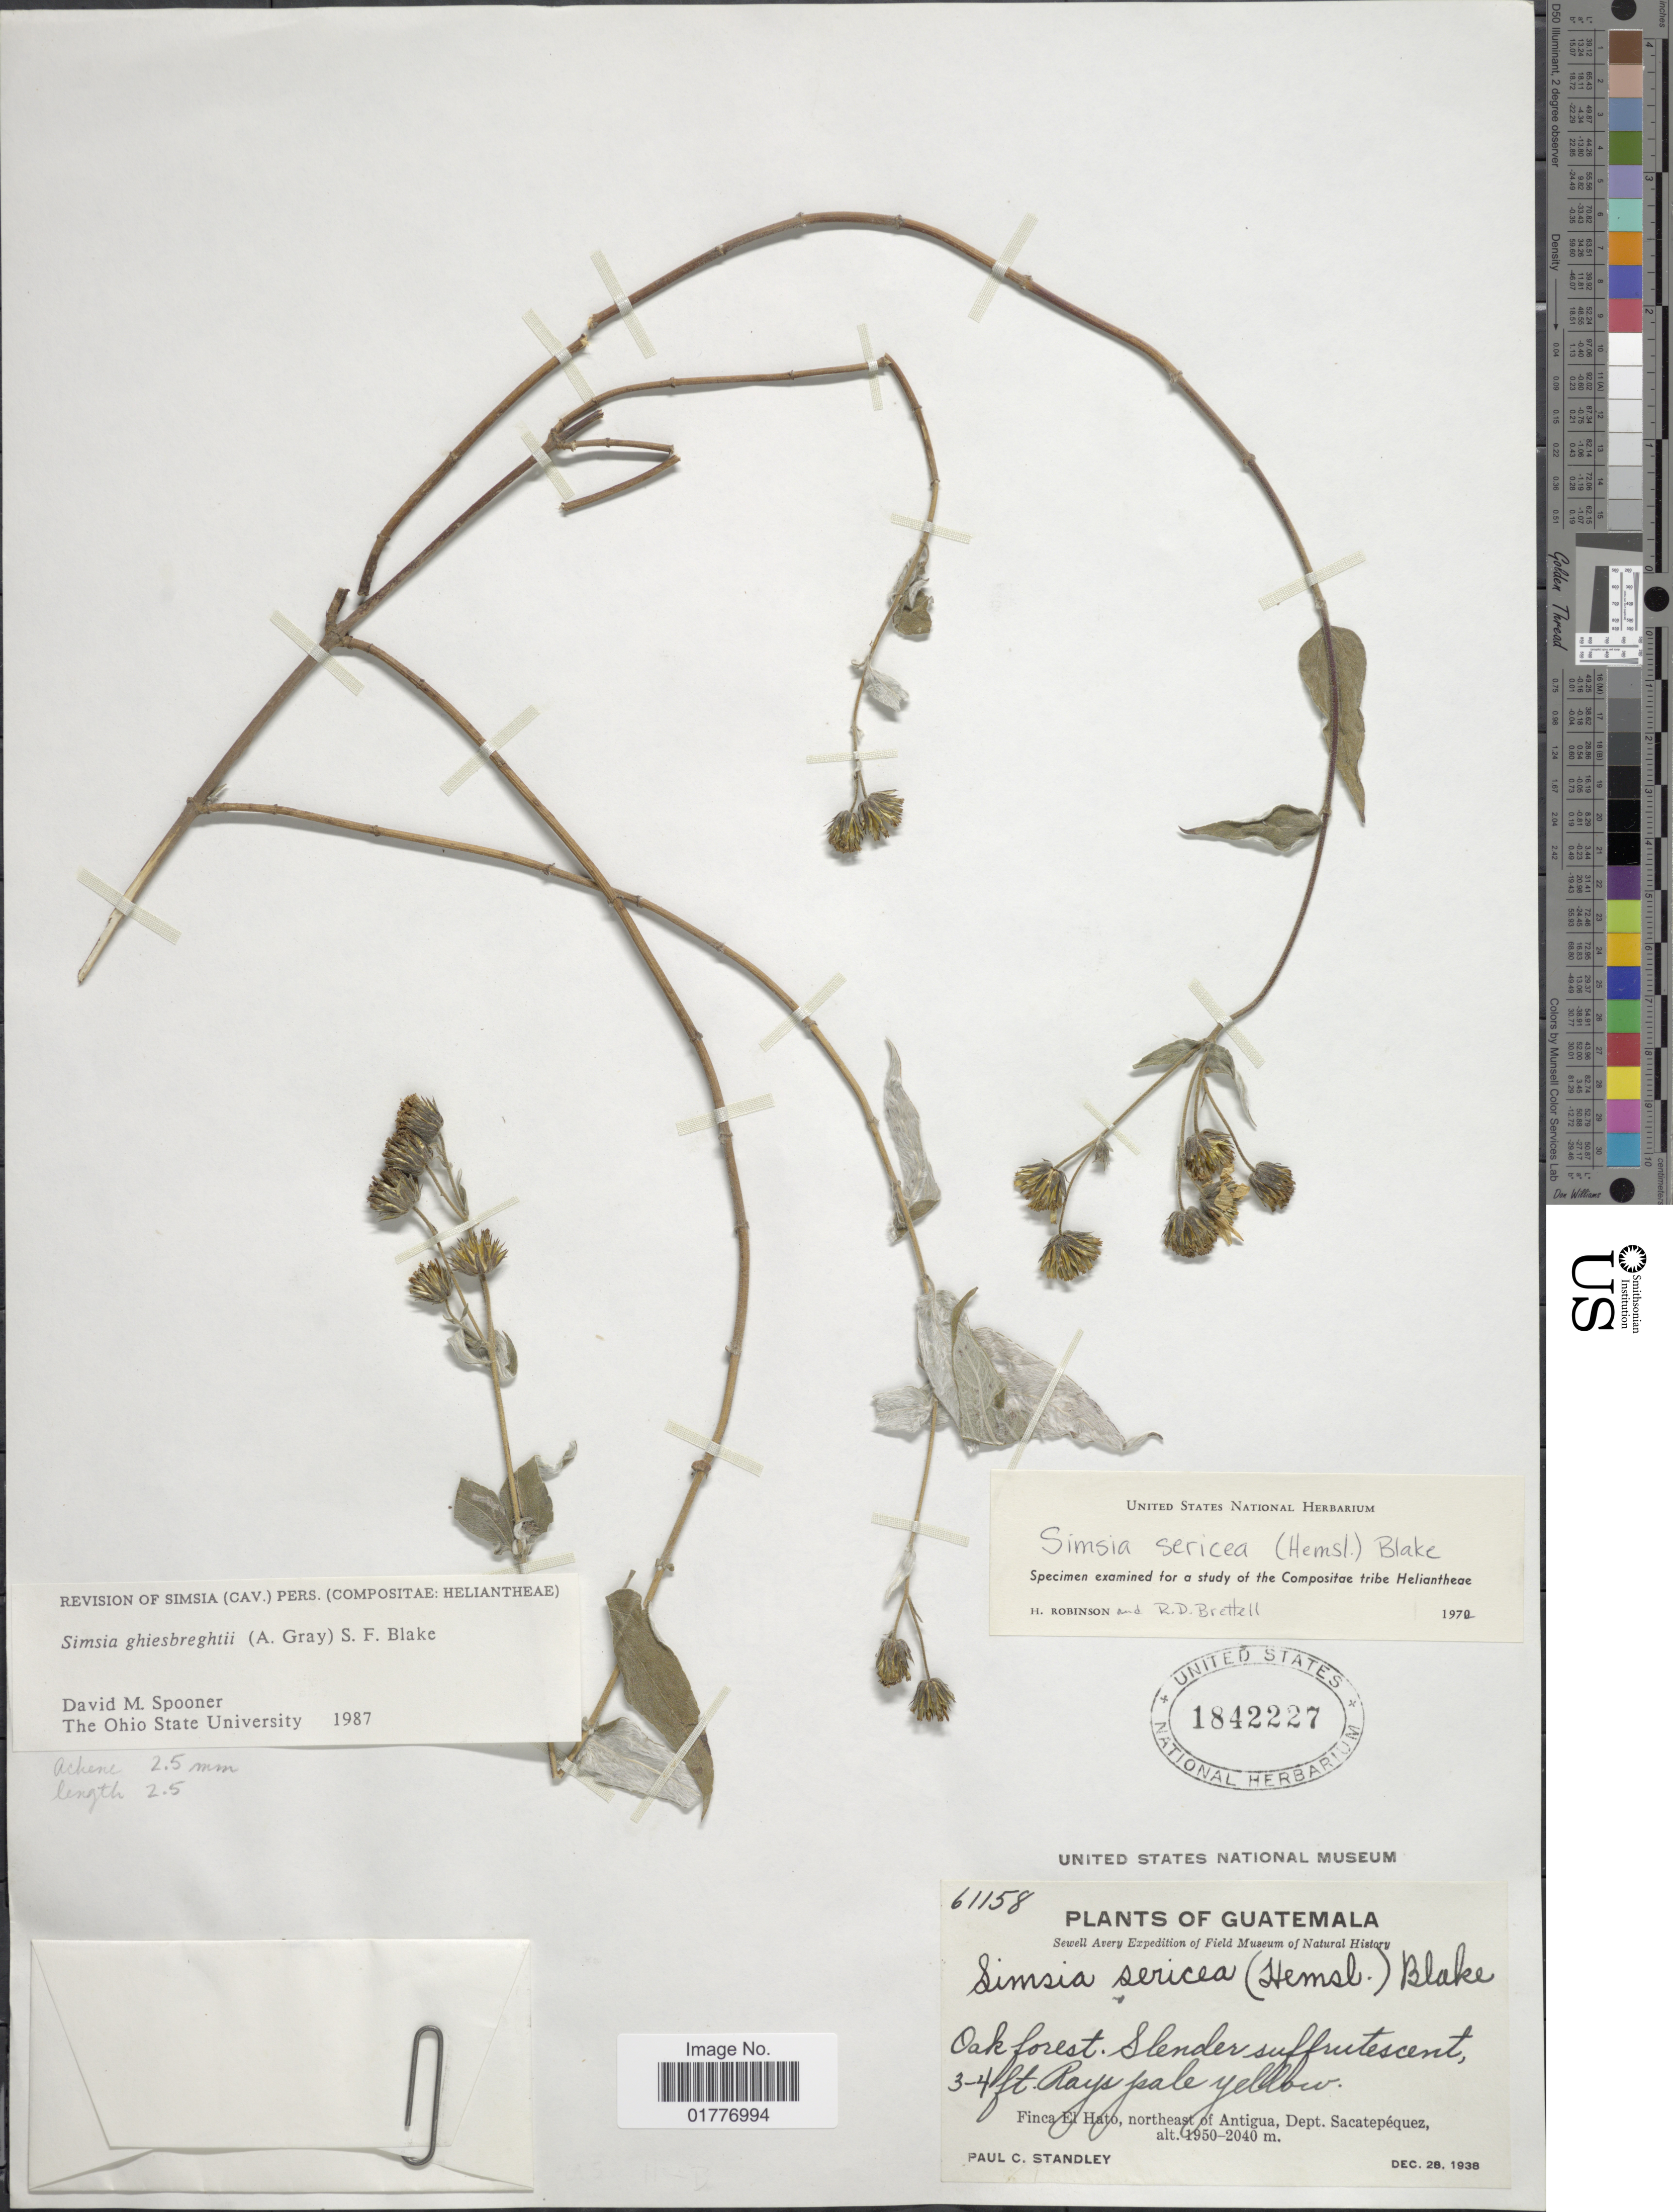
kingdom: Plantae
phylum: Tracheophyta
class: Magnoliopsida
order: Asterales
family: Asteraceae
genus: Simsia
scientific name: Simsia ghiesbreghtii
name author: (A. Gray) S.F. Blake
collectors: P. C. Standley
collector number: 61158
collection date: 1938-12-28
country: Guatemala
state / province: Sacatepéquez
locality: Finca El Hato, northeast of Antiqua, dept. Sacatepequez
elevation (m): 1950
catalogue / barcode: US 1842227